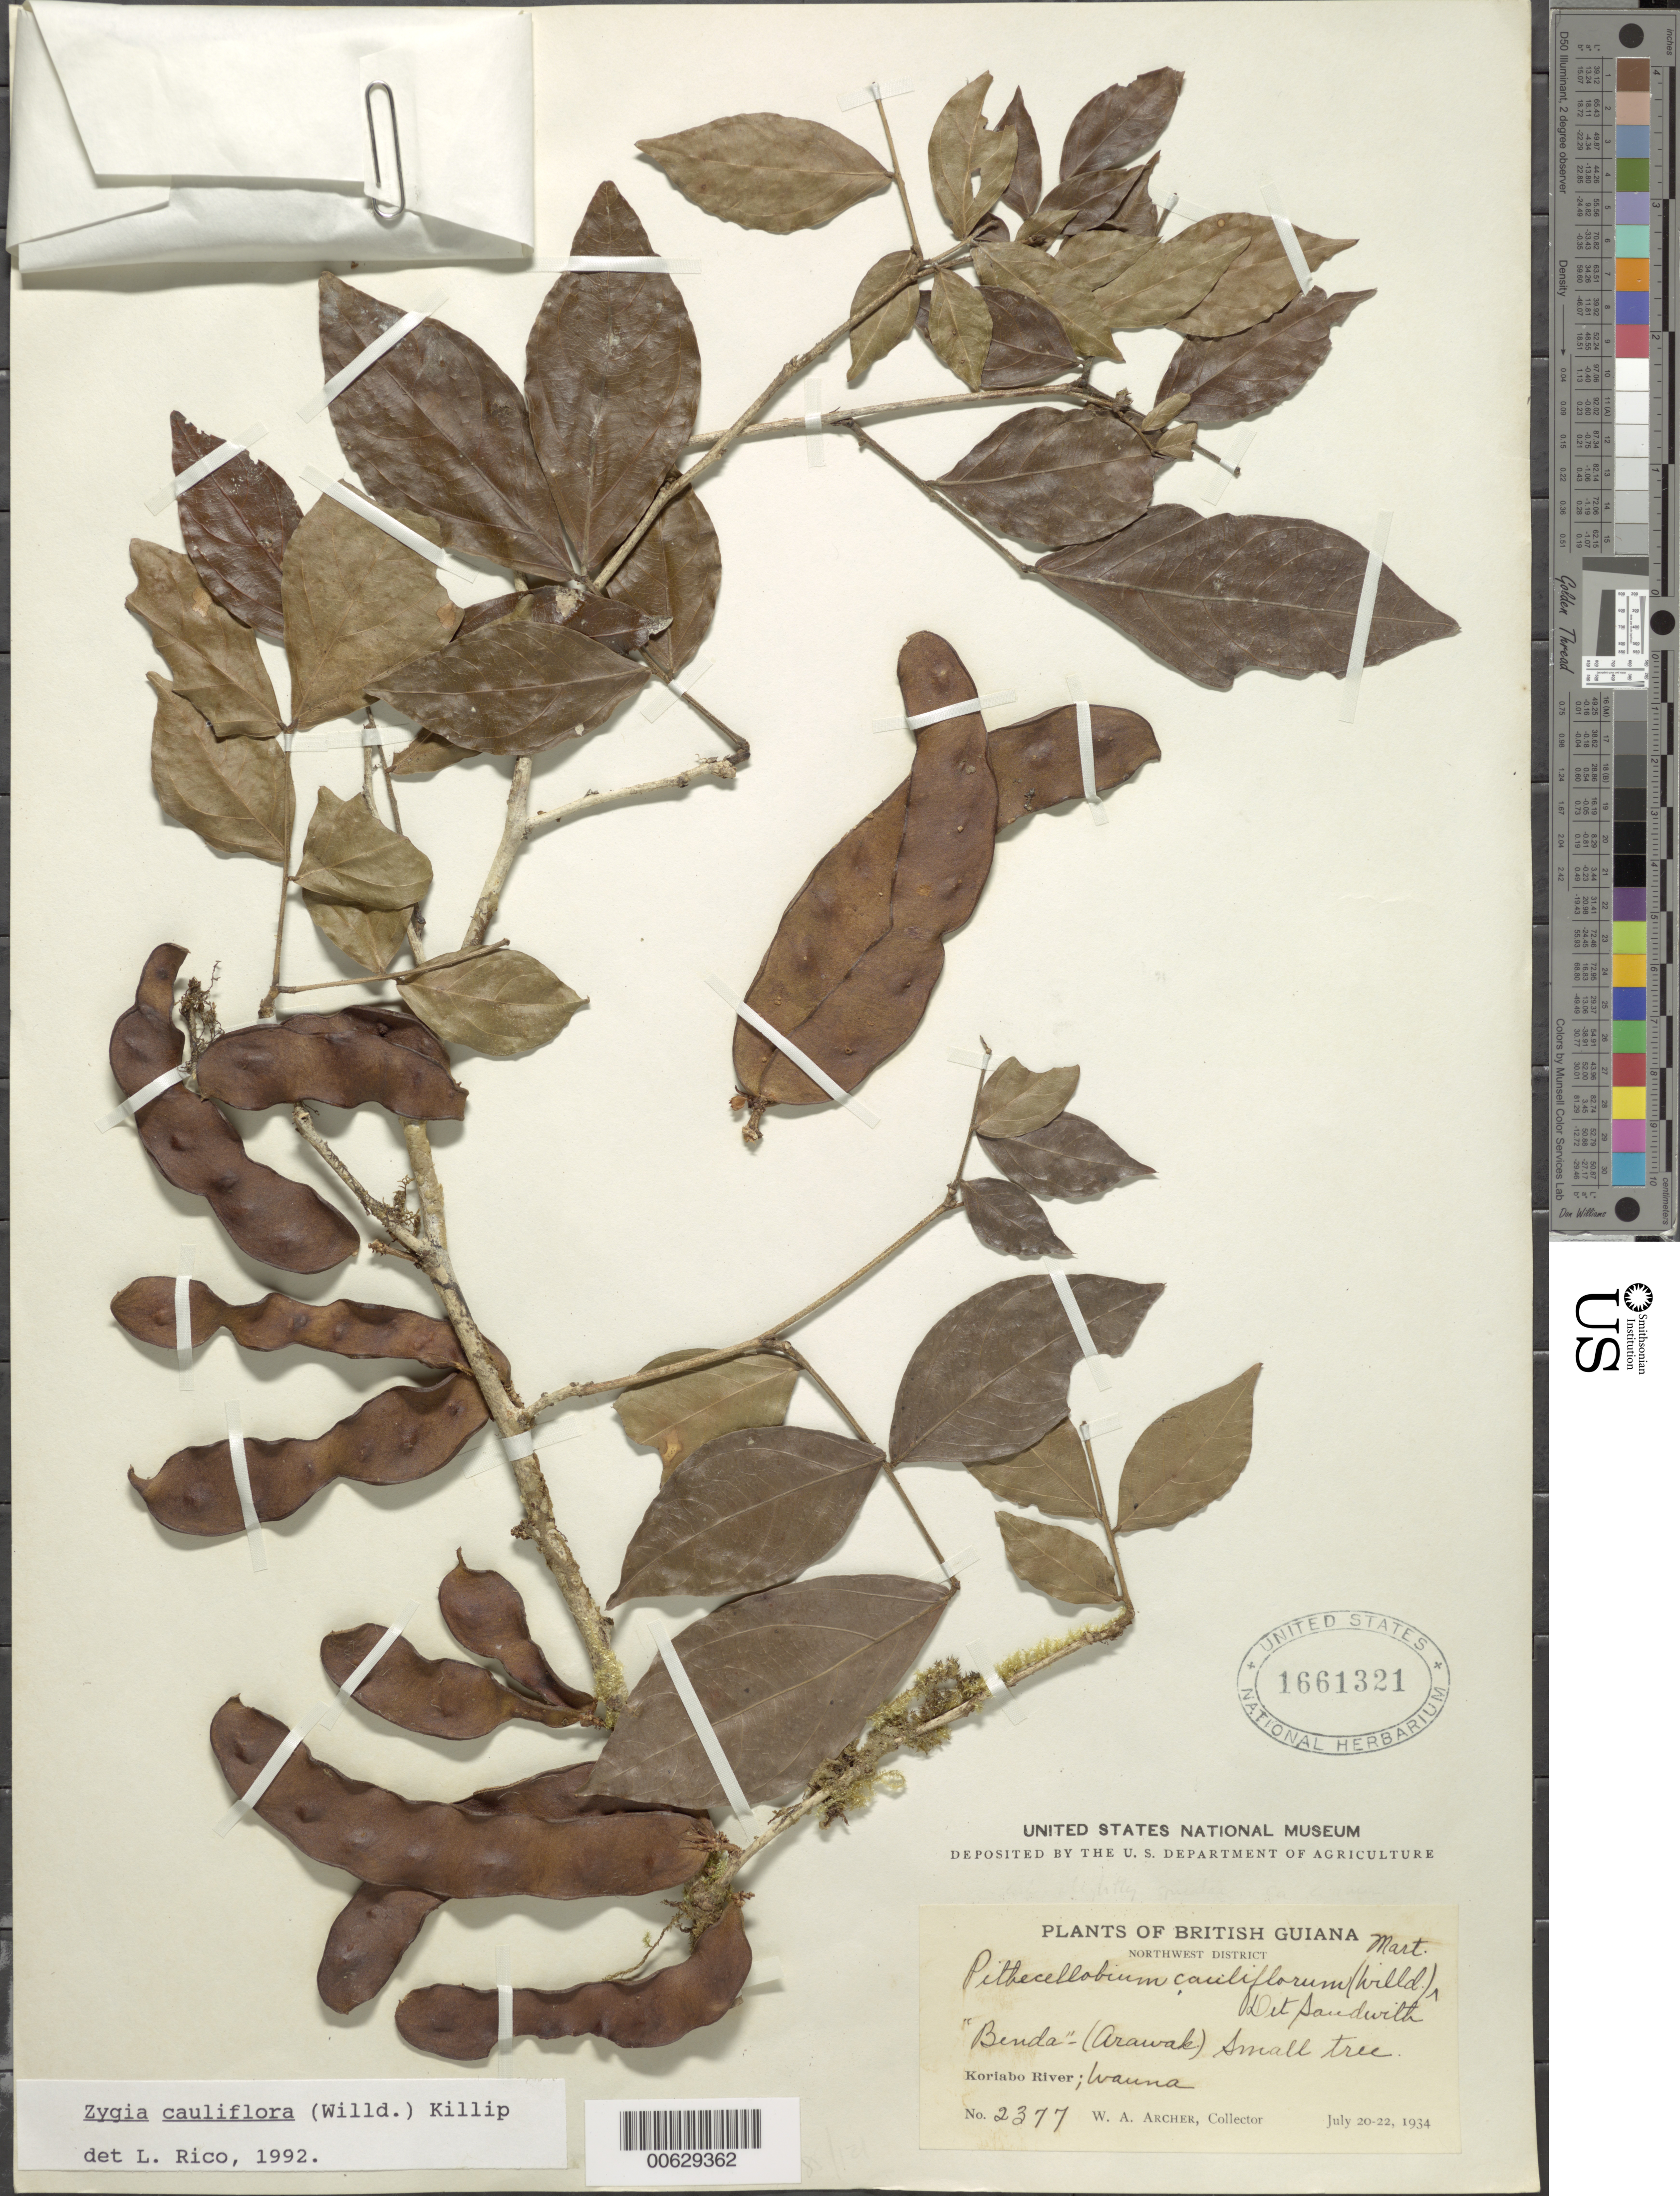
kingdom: Plantae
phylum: Tracheophyta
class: Magnoliopsida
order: Fabales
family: Fabaceae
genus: Zygia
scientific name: Zygia cauliflora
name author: (Willd.) Killip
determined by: Rico Arce, María de Lourdes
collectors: W. A. Archer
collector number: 2377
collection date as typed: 20-Jul-34 to 22-Jul-34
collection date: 1934-07-20/1934-07-22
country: Guyana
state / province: Barima-Waini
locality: Koriabo R., Wauna, NW Dist.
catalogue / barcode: US 1661321